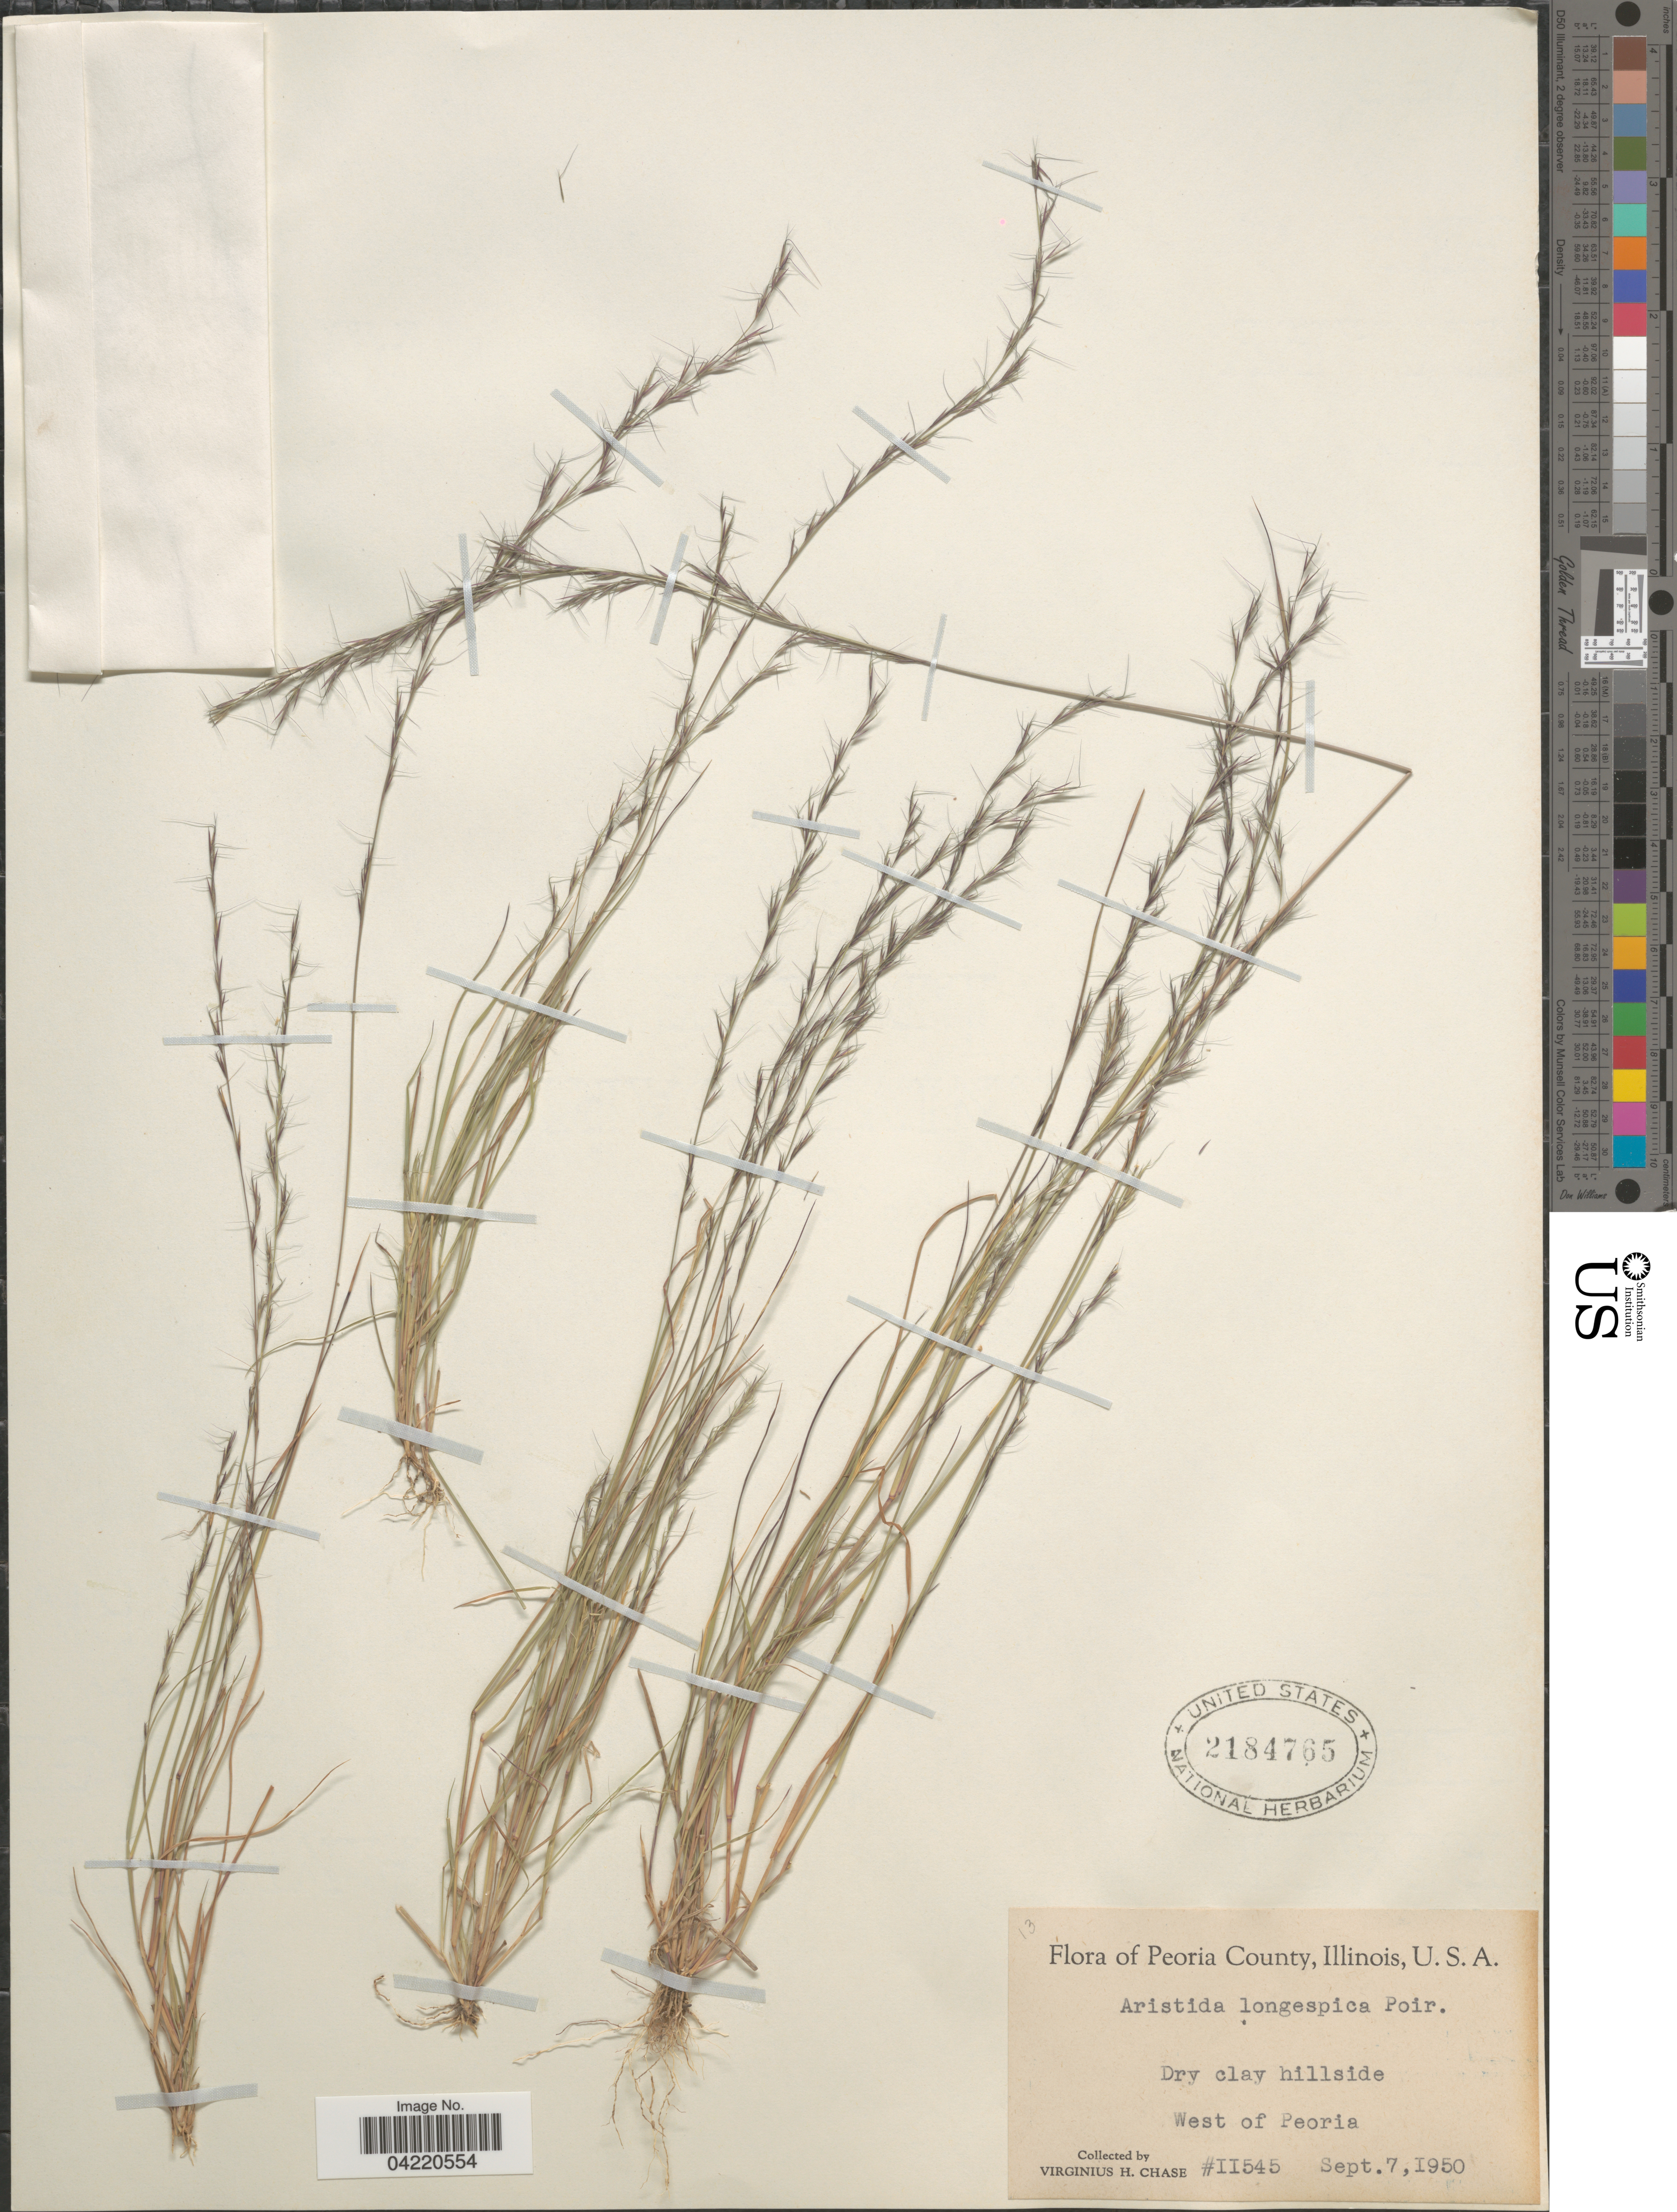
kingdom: Plantae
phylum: Tracheophyta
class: Liliopsida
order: Poales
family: Poaceae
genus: Aristida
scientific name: Aristida longespica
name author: Poir.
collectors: V. H. Chase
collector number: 11545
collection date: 1950-09-07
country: United States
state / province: Illinois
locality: Peoria County. Dry clay hillside West of Peoria.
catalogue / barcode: US 2184765